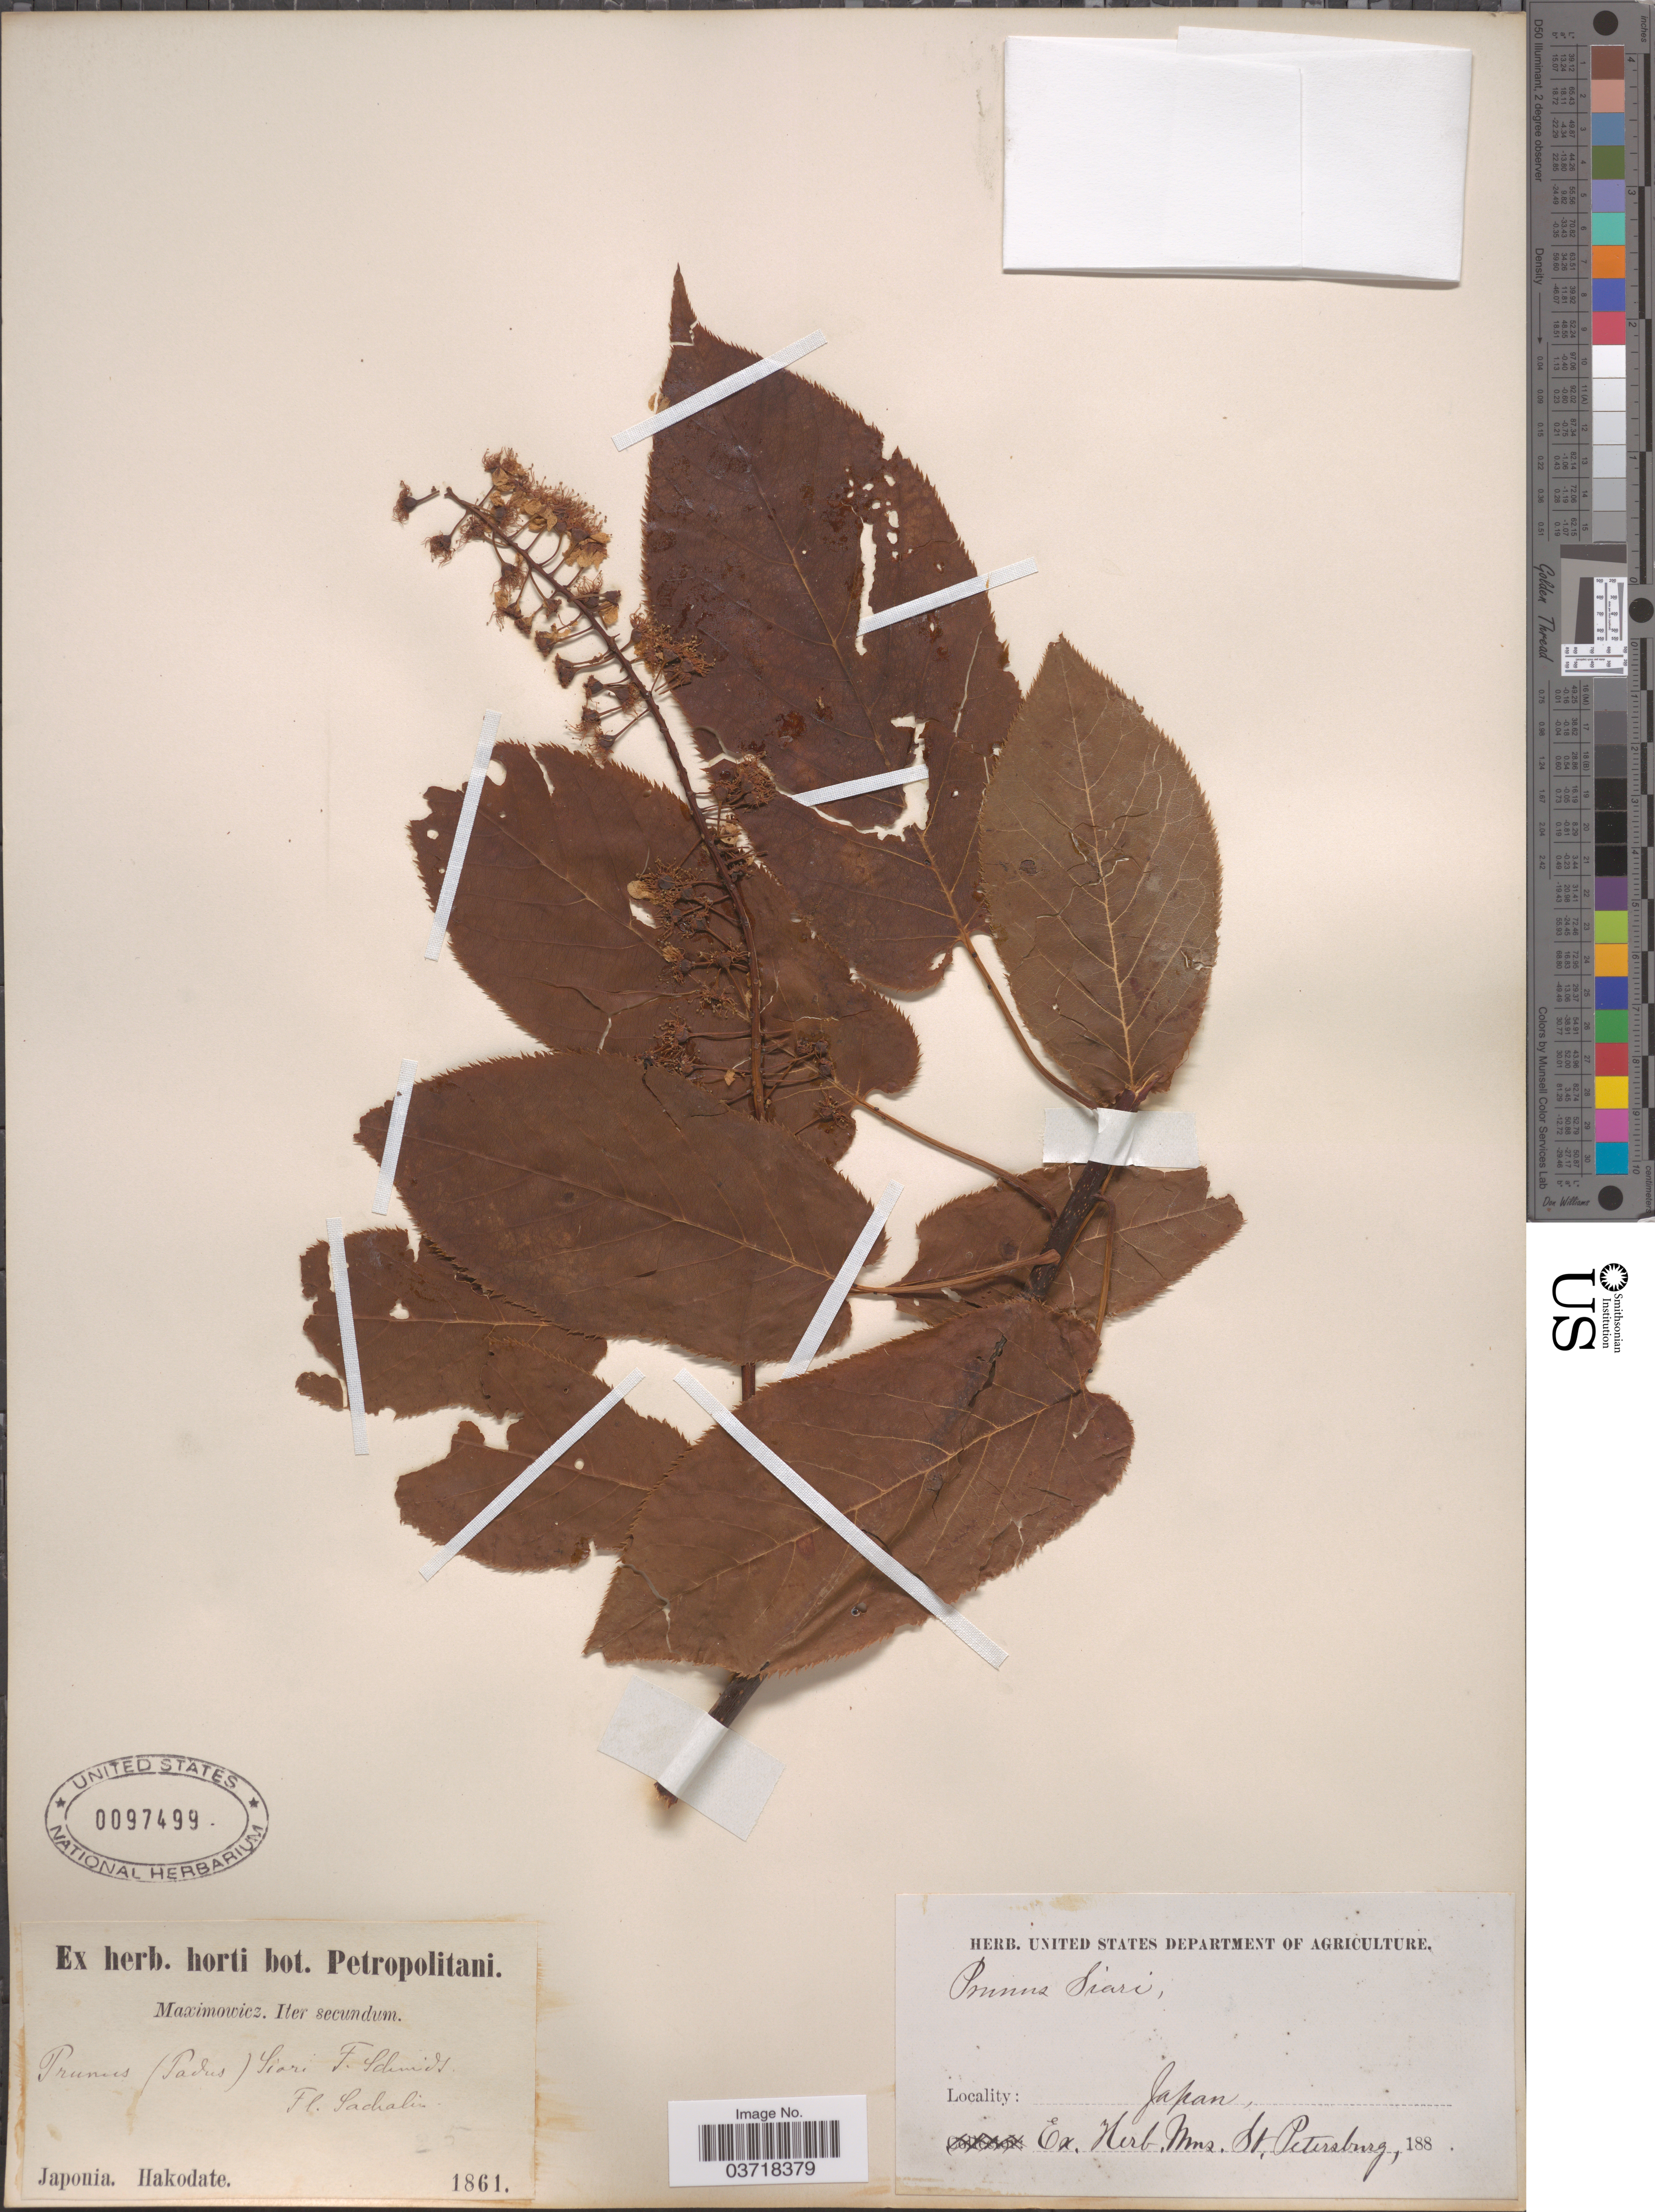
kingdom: Plantae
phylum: Tracheophyta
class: Magnoliopsida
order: Rosales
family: Rosaceae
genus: Prunus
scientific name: Prunus ssiori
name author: F. Schmidt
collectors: Maximowicz, --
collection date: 1861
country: Japan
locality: Hakodate.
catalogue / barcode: US 97499